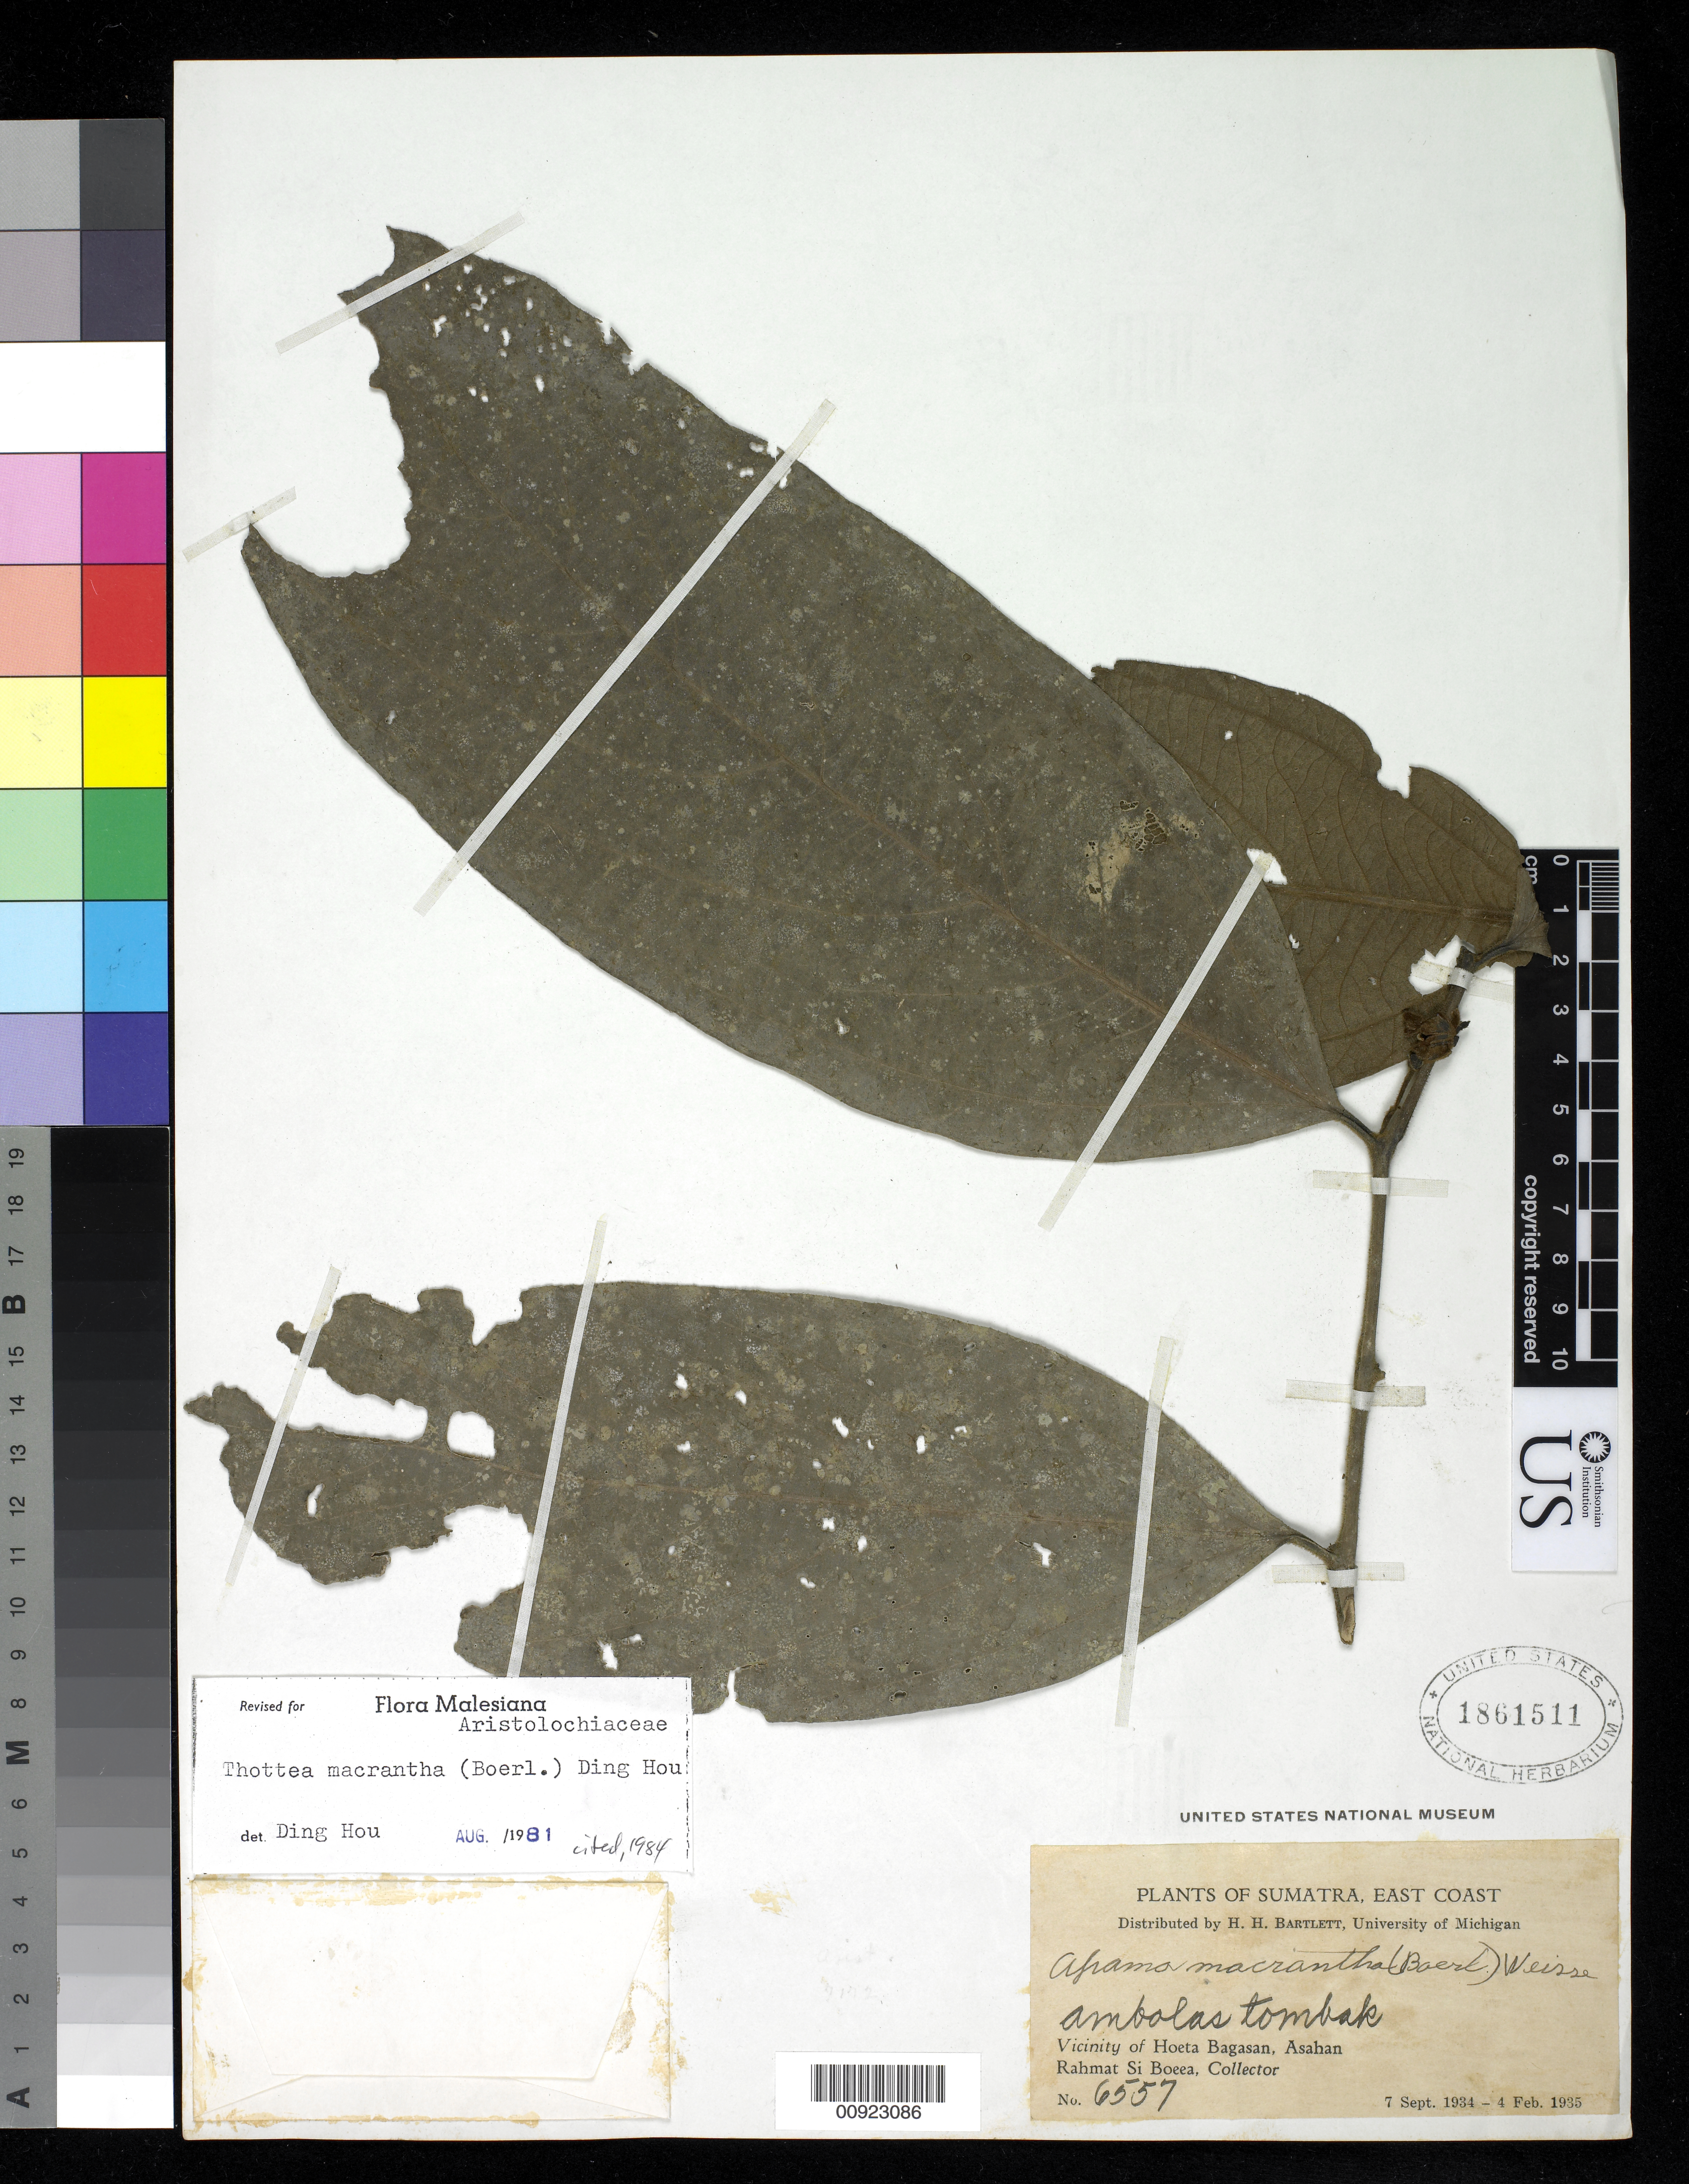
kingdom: Plantae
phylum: Tracheophyta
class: Magnoliopsida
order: Piperales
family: Aristolochiaceae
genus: Thottea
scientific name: Thottea macrantha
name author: (Boerl.) Ding Hou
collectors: Rahmat Si Boeea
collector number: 6557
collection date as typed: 07 Sep 1934 to 04 Feb 1935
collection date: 1934-09-07/1935-02-04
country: Indonesia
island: Sumatra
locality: East coast; vicinity of Hoeta Bagasan, Asahan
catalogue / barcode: US 1861511